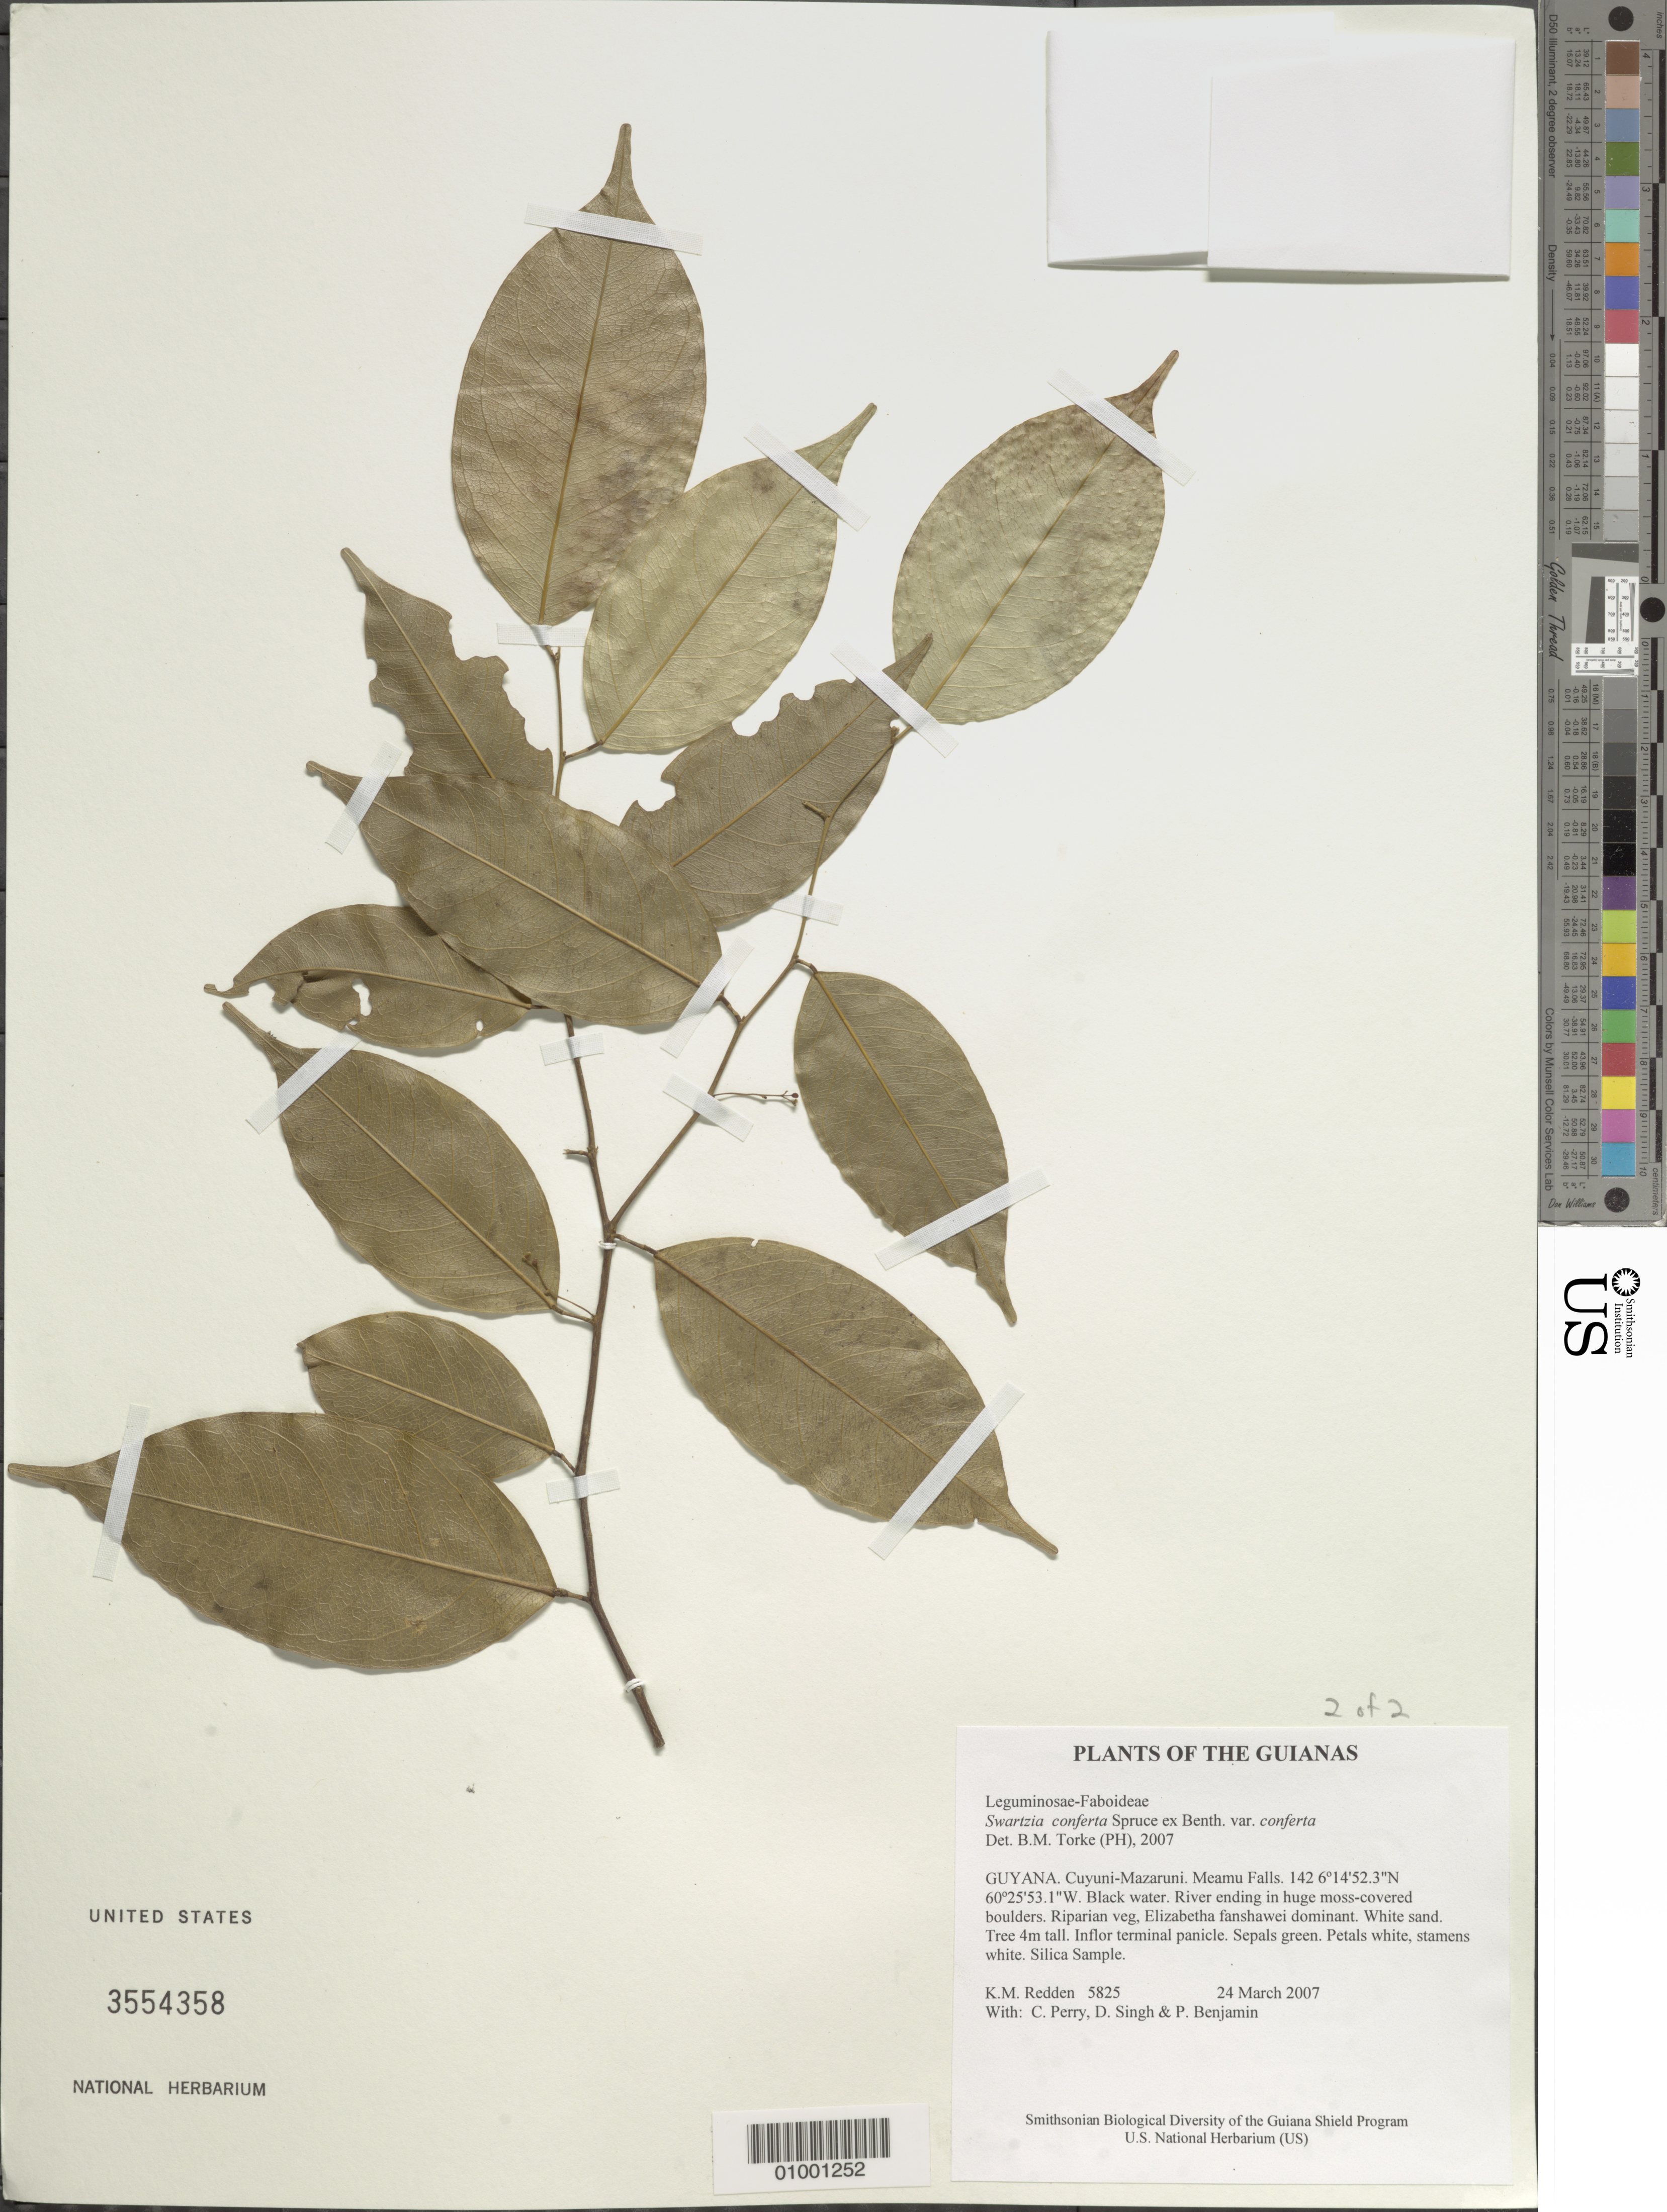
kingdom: Plantae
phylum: Tracheophyta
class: Magnoliopsida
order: Fabales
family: Fabaceae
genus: Swartzia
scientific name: Swartzia conferta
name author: Spruce ex Benth. in Mart.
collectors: K. M. Redden, C. Perry, D. Singh & P. Benjamin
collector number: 5825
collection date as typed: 24 March 2007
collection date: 2007-03-24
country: Guyana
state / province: Cuyuni-Mazaruni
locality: Meamu Falls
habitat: Black water. River ending in huge moss-covered boulders. Riparian veg, Elizabetha fanshawei dominant. White sand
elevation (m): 142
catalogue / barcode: US 3554358